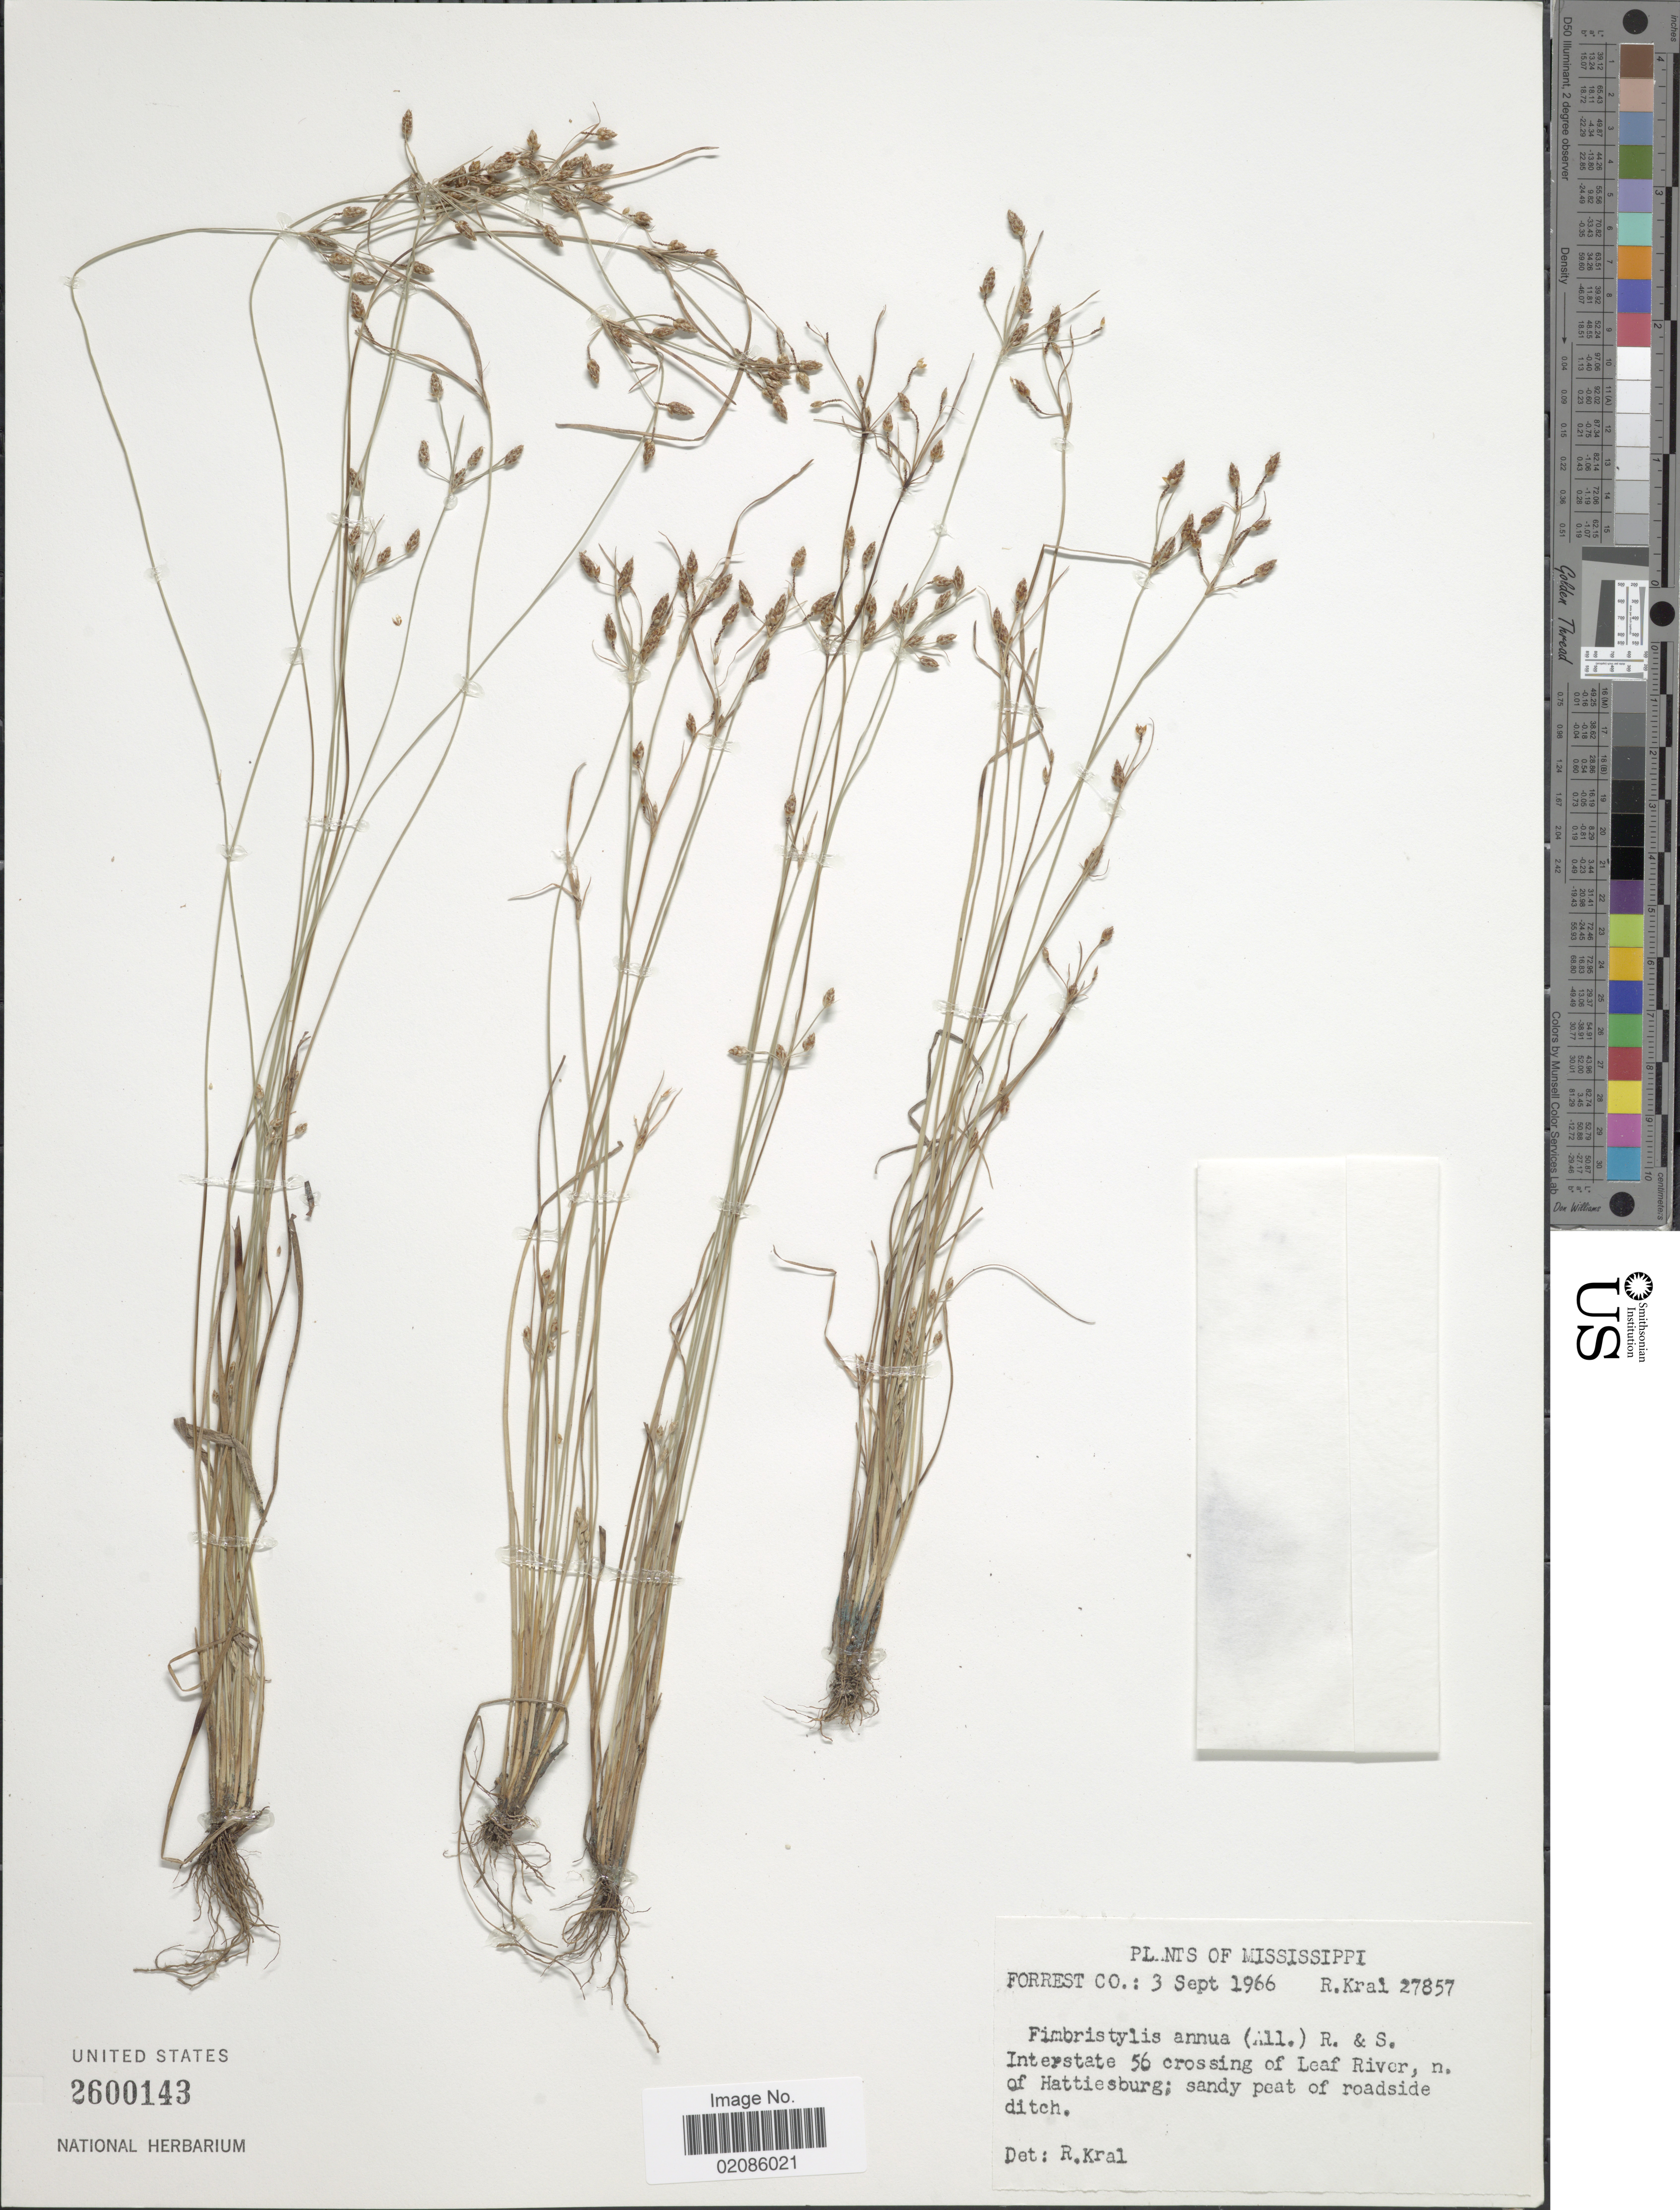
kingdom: Plantae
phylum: Tracheophyta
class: Liliopsida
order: Poales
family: Cyperaceae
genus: Fimbristylis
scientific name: Fimbristylis annua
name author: (All.) Roem. & Schult.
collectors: R. Kral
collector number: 27857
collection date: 1966-09-03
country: United States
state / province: Mississippi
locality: Forrest Co. Interstate 56 crossing of Leaf River, n. of Hattiesburg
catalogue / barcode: US 2600143